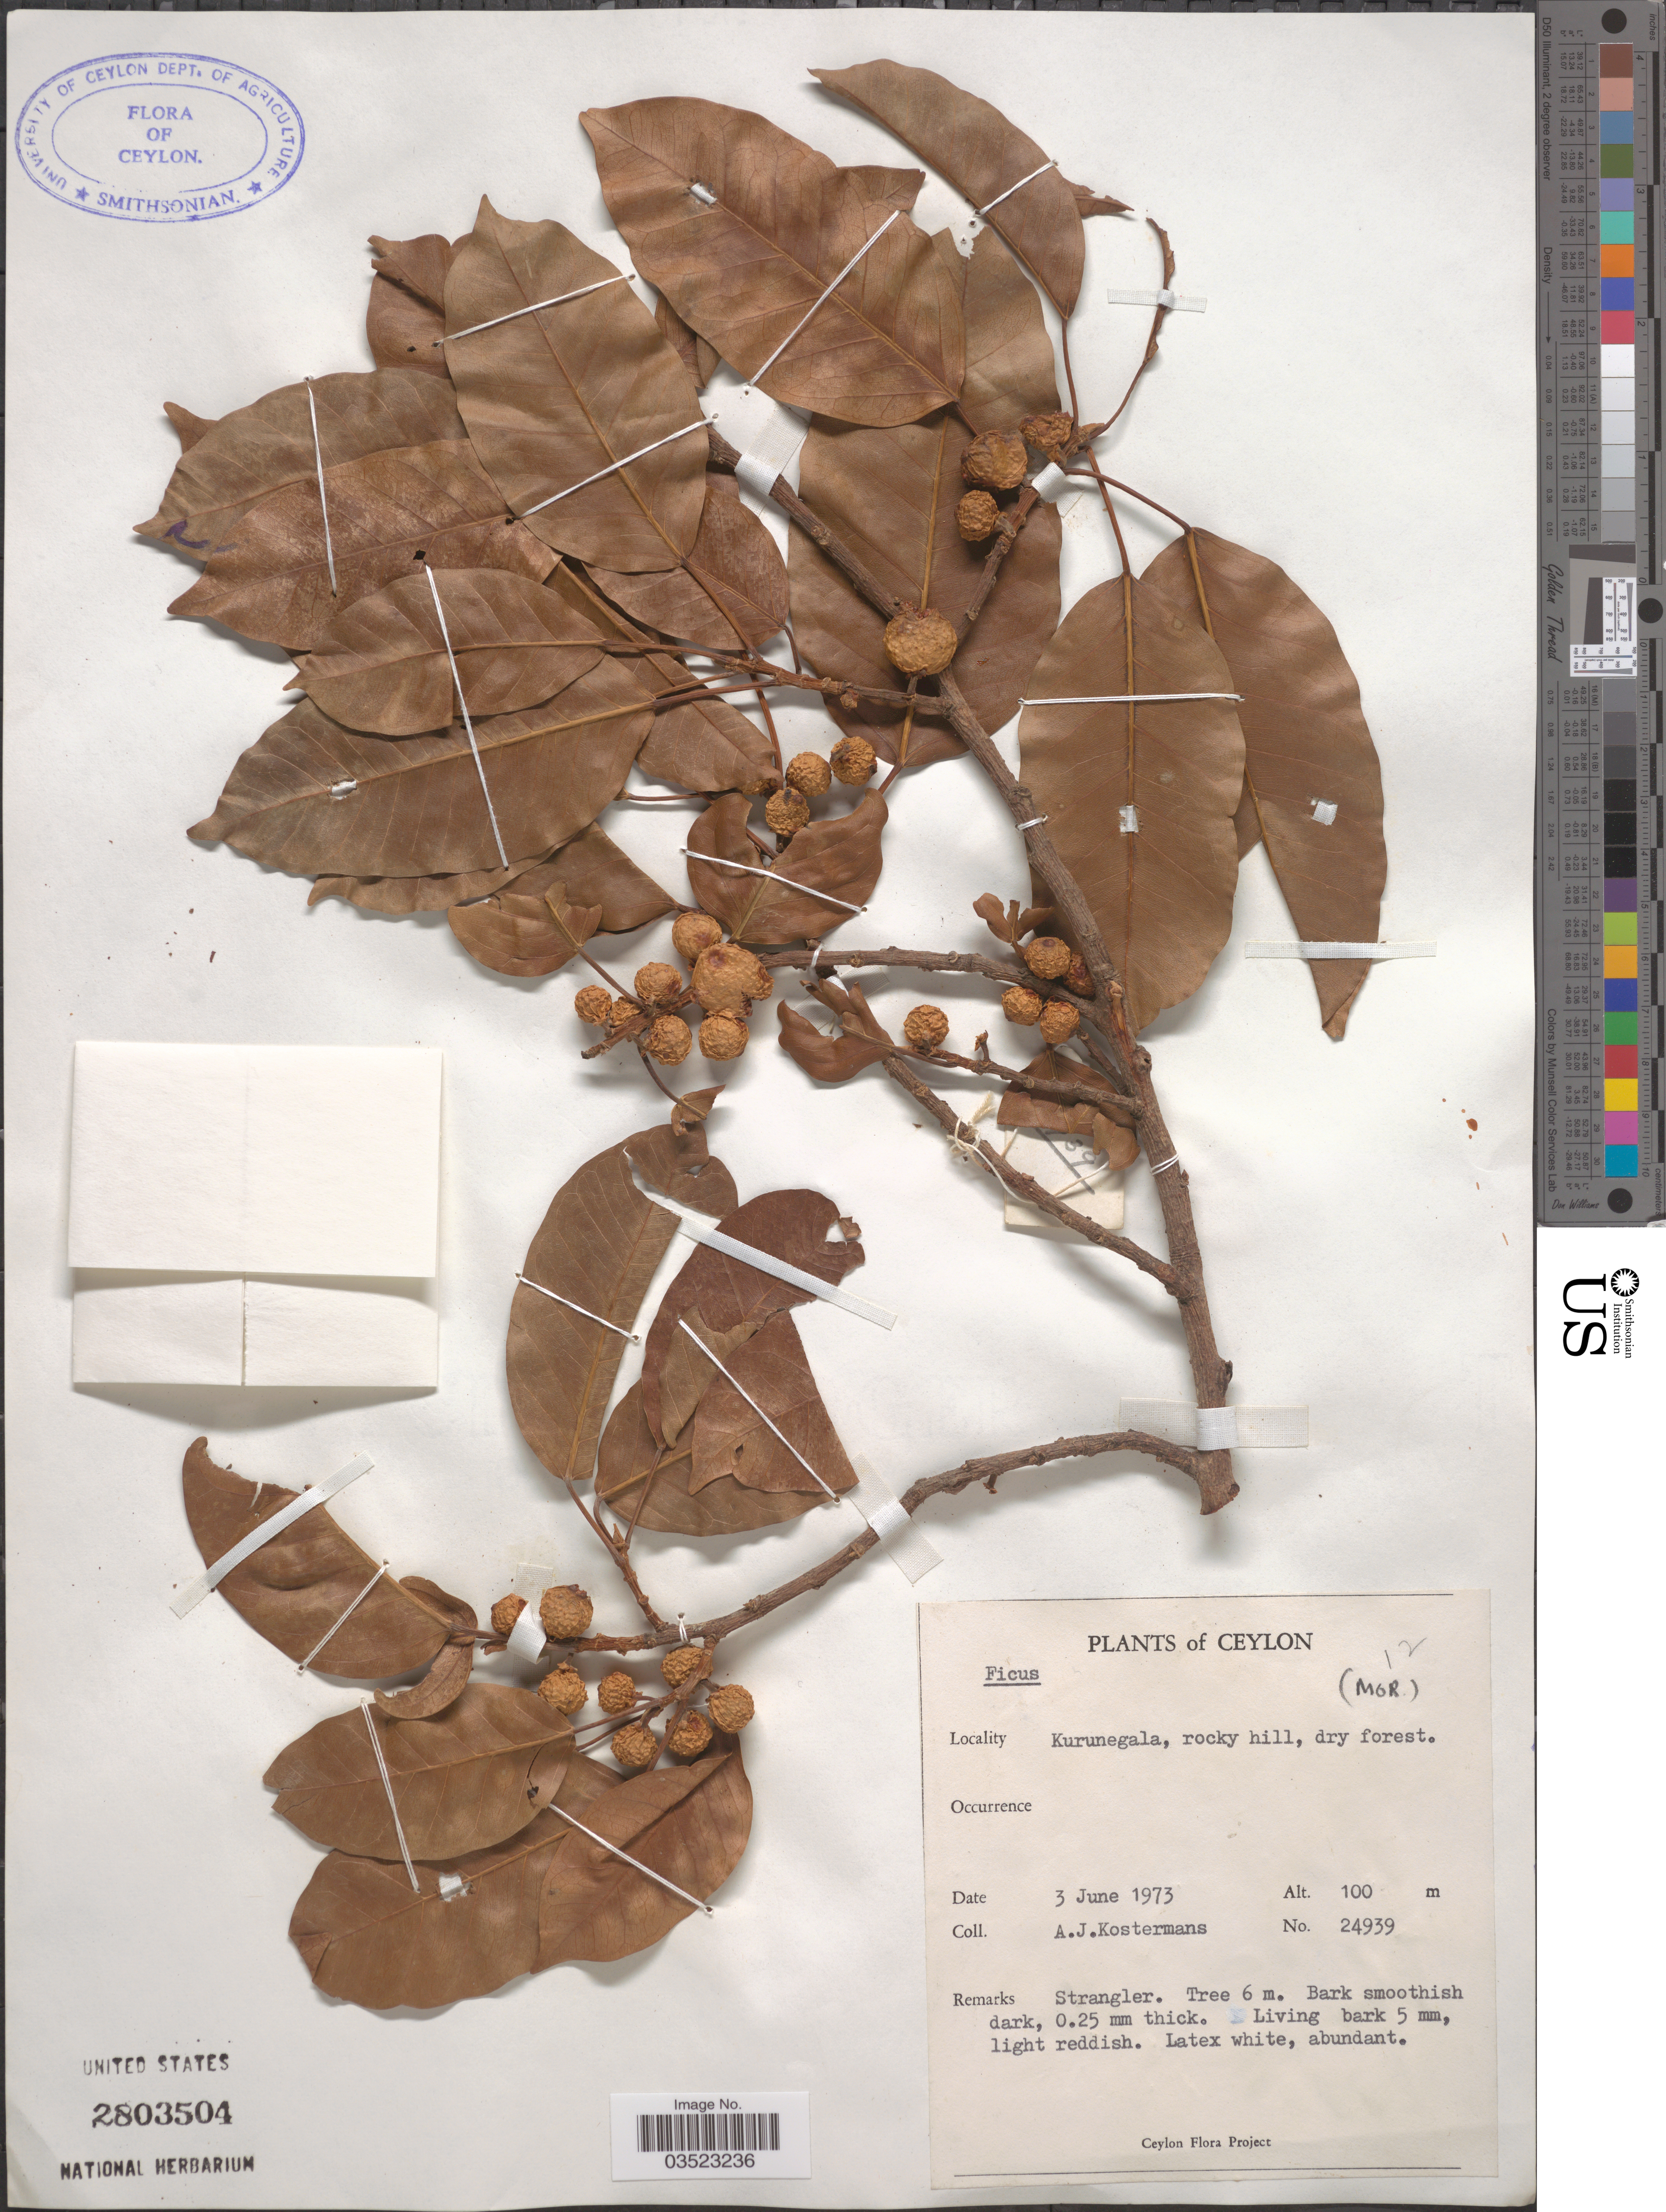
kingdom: Plantae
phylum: Tracheophyta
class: Magnoliopsida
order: Rosales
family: Moraceae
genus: Ficus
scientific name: Ficus sp.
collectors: A. J. G. Kostermans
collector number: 24939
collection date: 1973-06-03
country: Sri Lanka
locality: Ceylon. Kurunegala, rocky hill, dry forest.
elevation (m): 100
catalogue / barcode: US 2803504